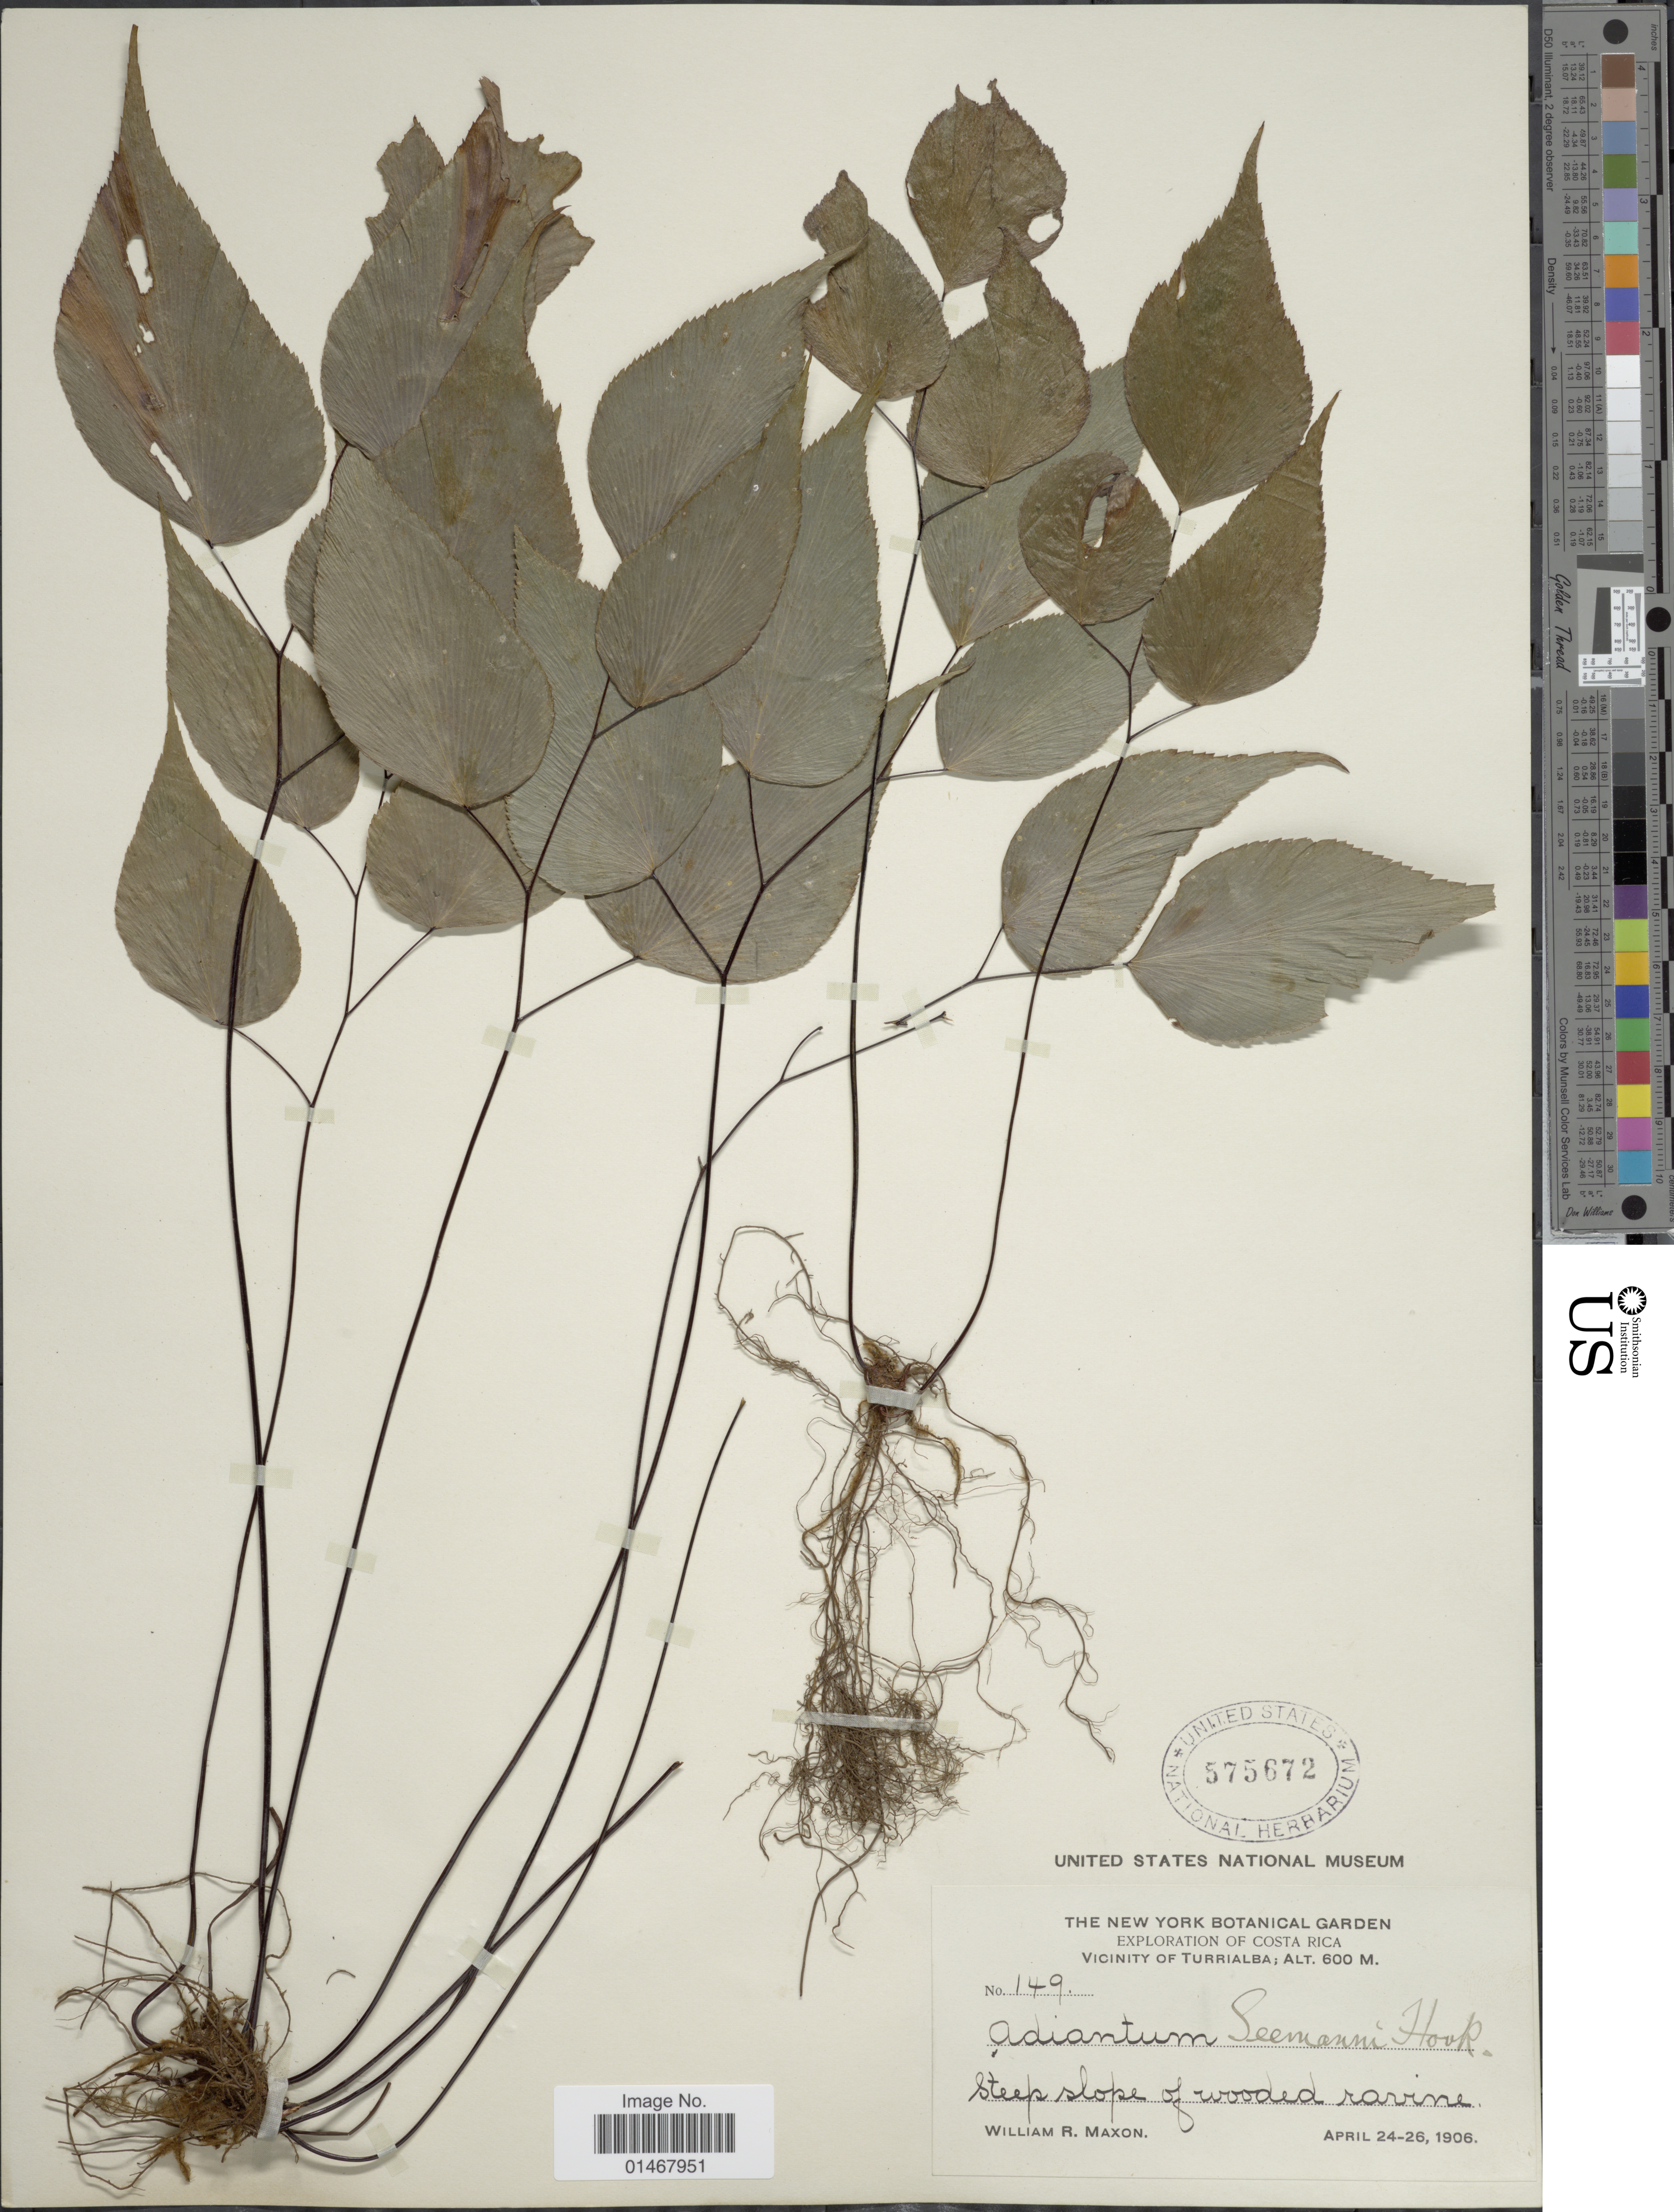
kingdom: Plantae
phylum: Tracheophyta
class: Polypodiopsida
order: Polypodiales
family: Pteridaceae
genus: Adiantum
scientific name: Adiantum seemannii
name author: Hook.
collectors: W. R. Maxon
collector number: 149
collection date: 1906-04-24/1906-04-26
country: Costa Rica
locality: Vicinity of Turrialba, Steep slope of wooded ravine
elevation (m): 600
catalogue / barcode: US 575672